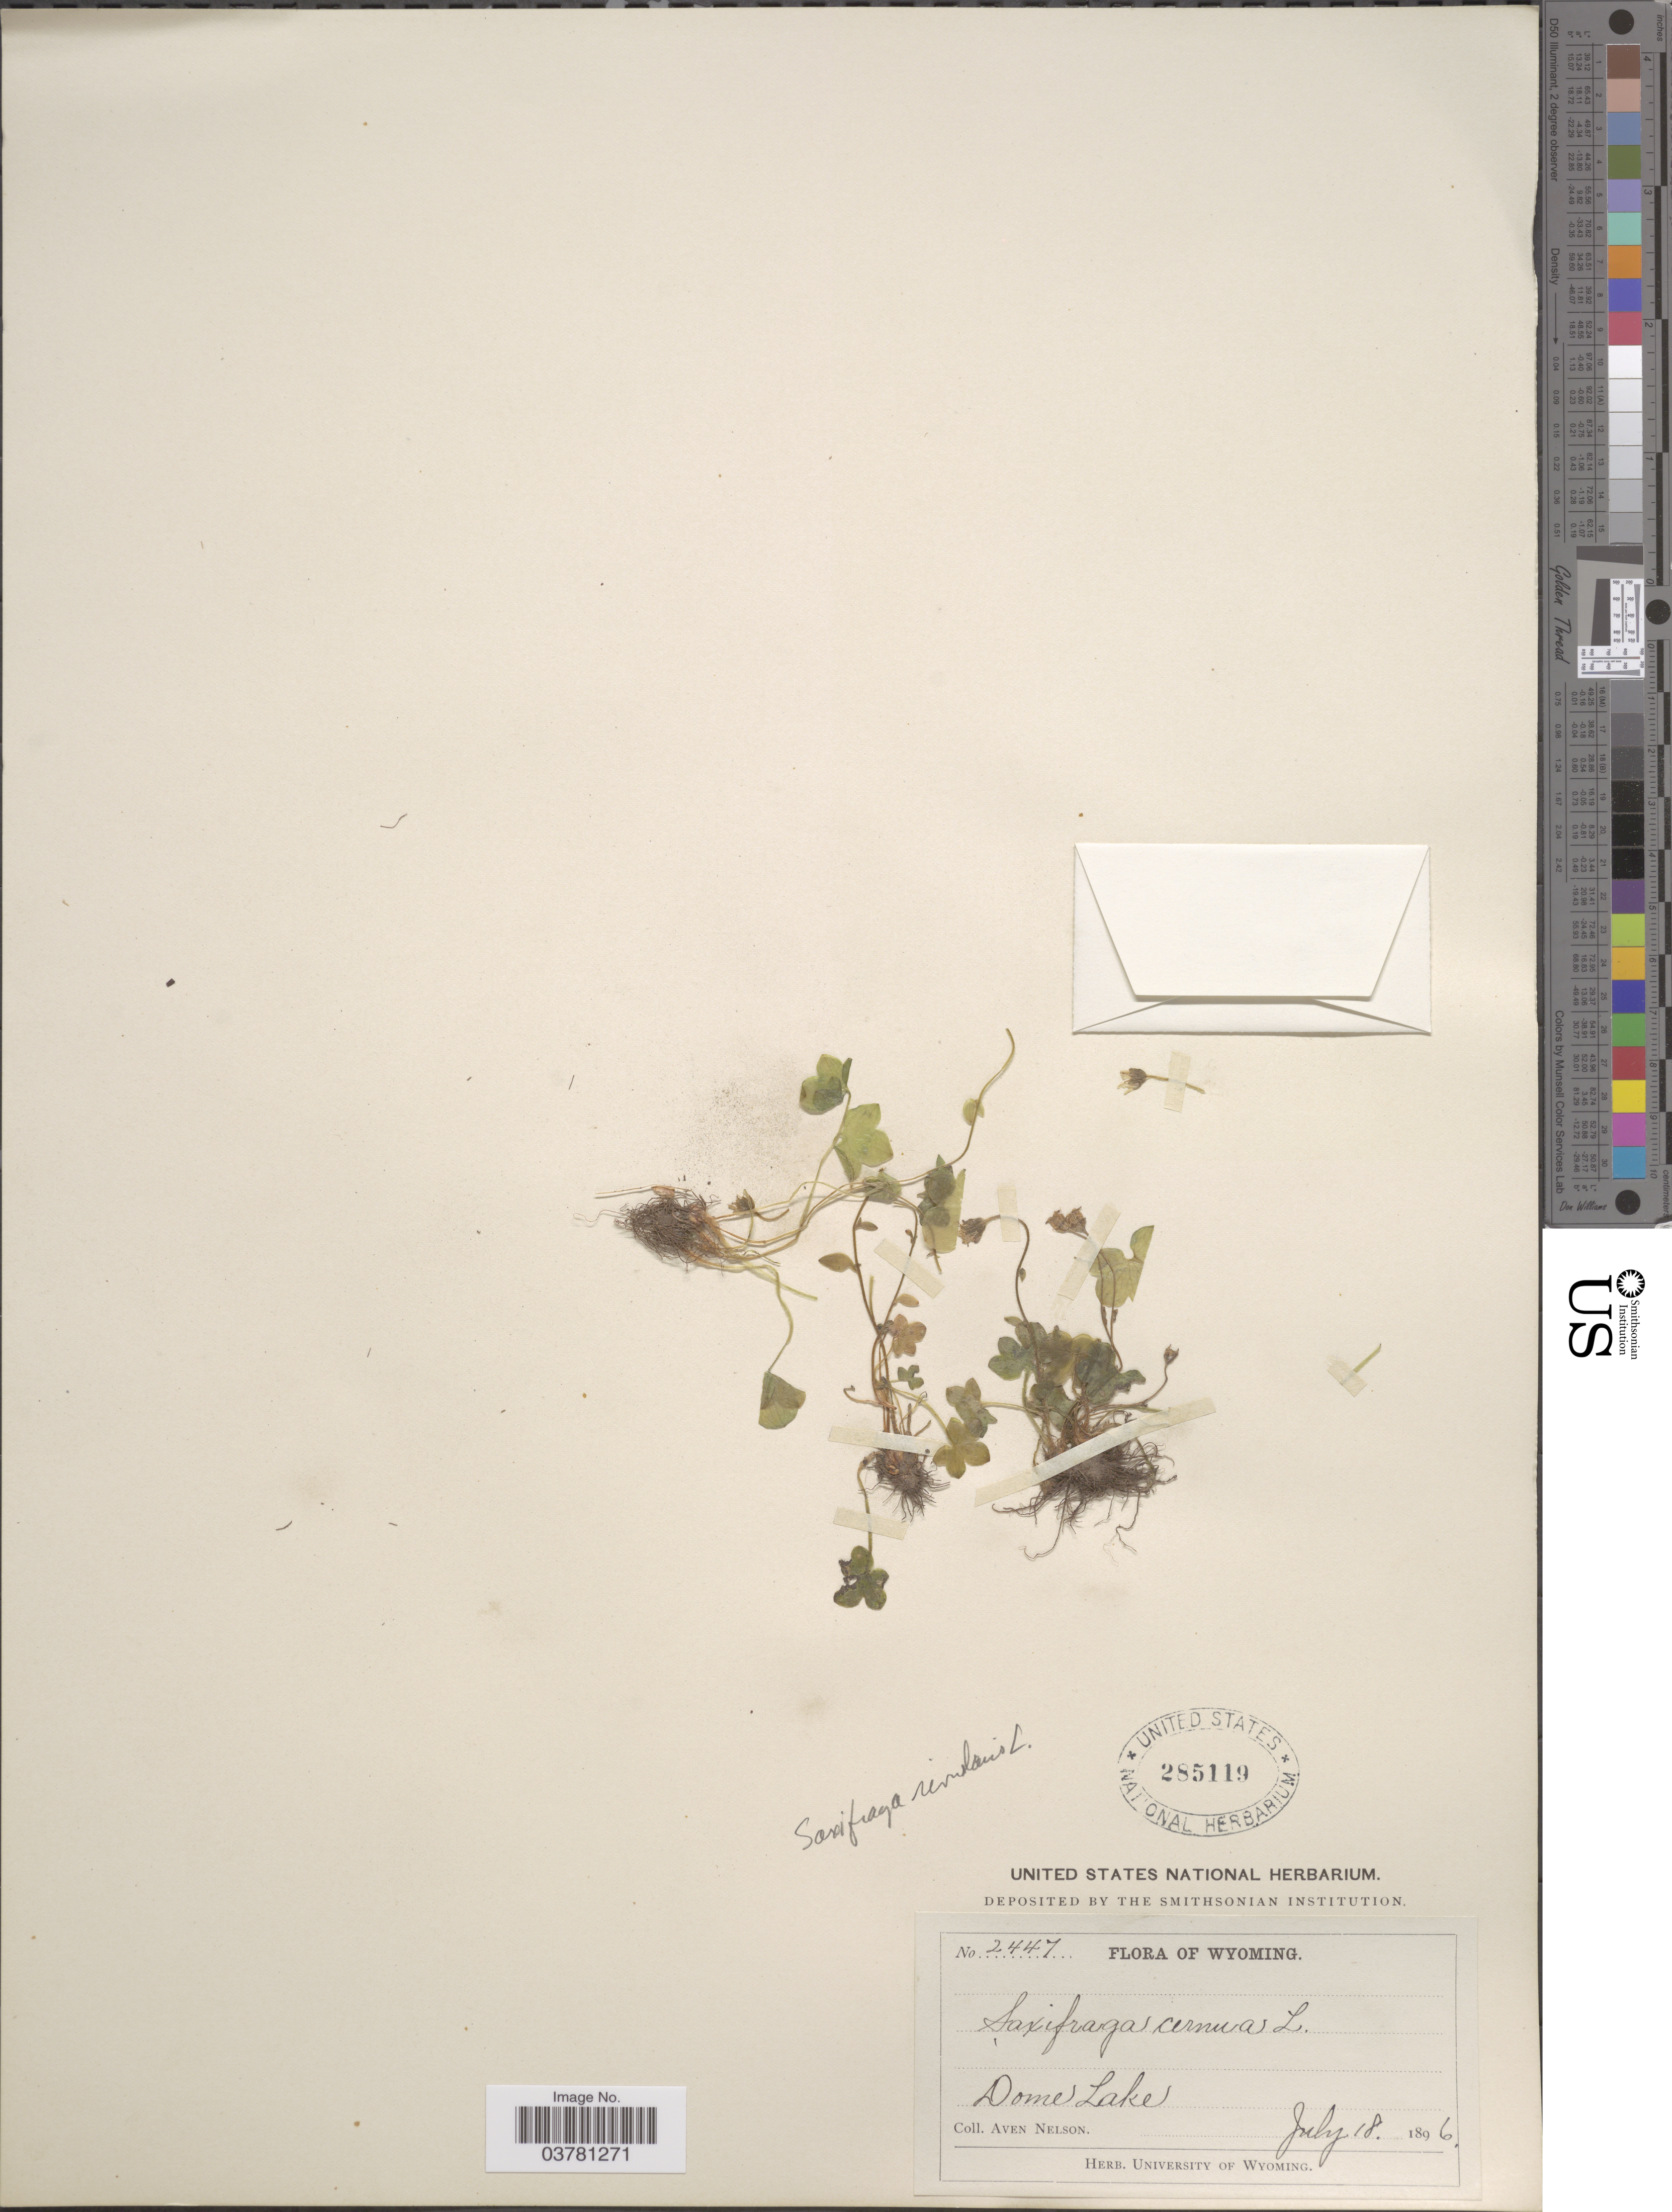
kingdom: Plantae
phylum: Tracheophyta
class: Magnoliopsida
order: Saxifragales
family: Saxifragaceae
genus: Saxifraga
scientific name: Saxifraga rivularis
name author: L.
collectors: A. Nelson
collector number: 2447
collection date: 1896-07-18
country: United States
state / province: Wyoming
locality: Dome Lake.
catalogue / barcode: US 285119